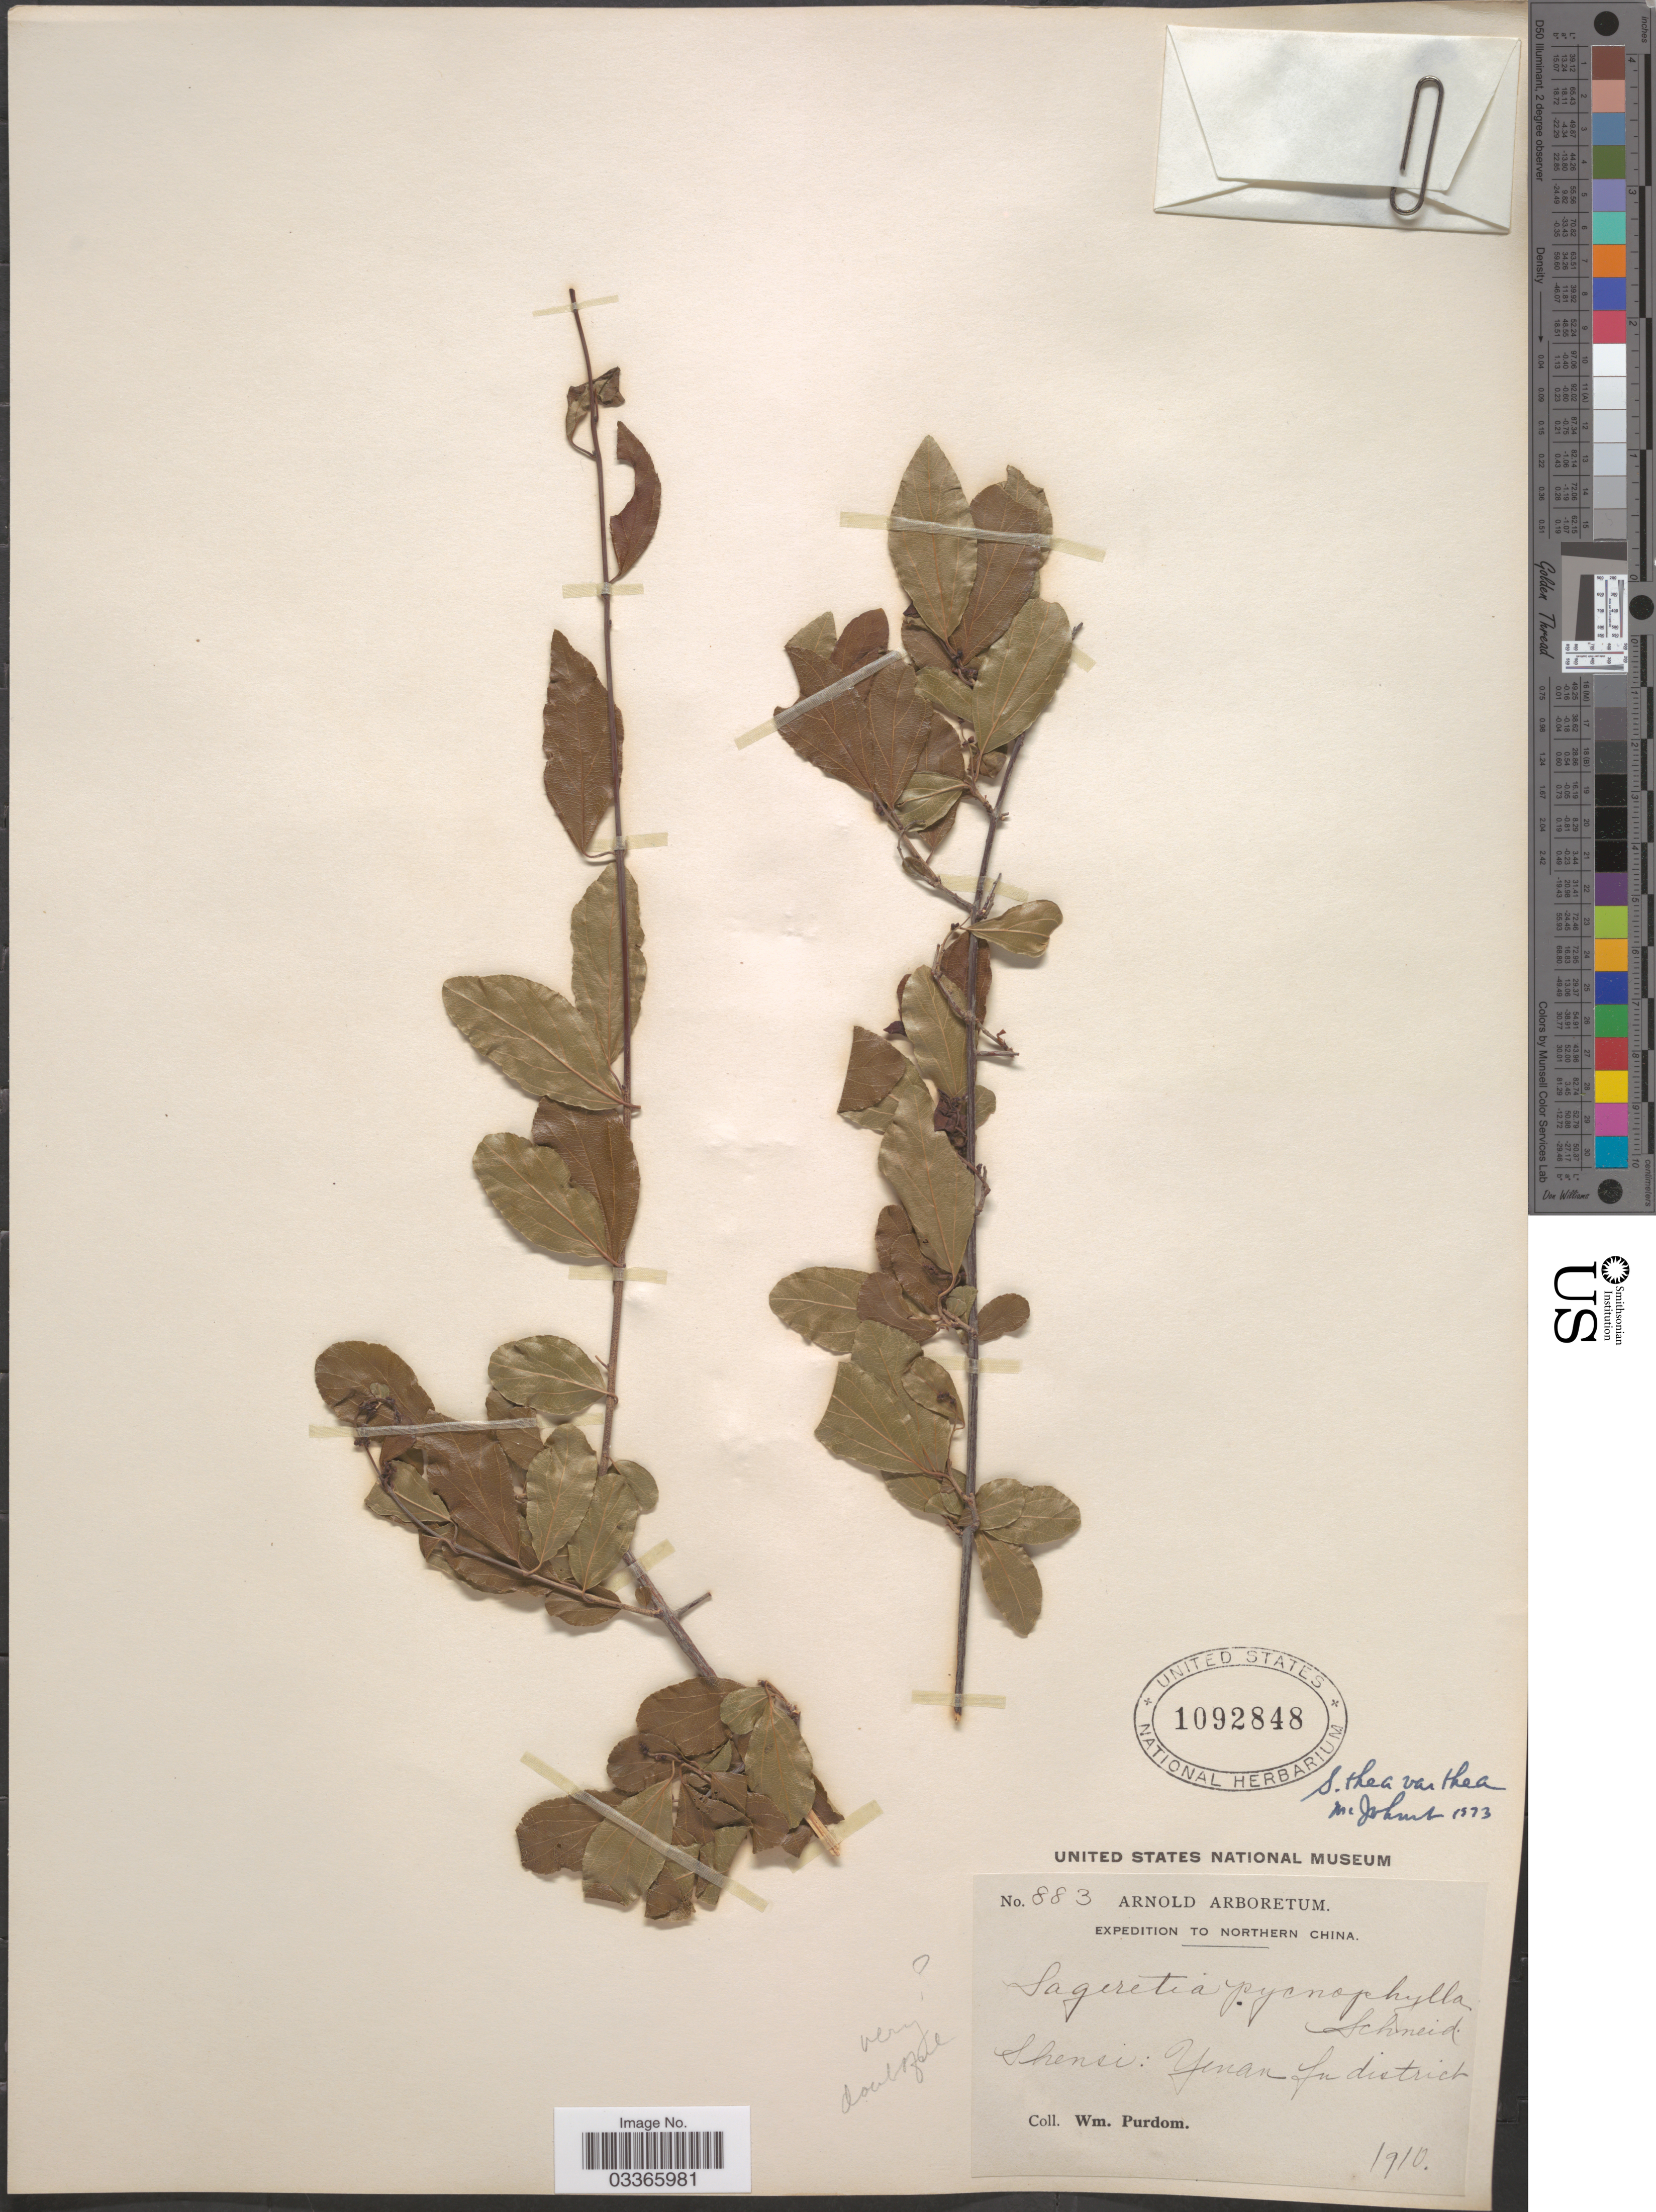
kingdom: Plantae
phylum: Tracheophyta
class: Magnoliopsida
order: Rosales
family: Rhamnaceae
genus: Sageretia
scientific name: Sageretia thea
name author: (Osbeck) M.C. Johnst.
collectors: W. Purdom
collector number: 883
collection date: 1910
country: China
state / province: Shaanxi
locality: Northern China, Shensi: Yenan fu district.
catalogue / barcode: US 1092848